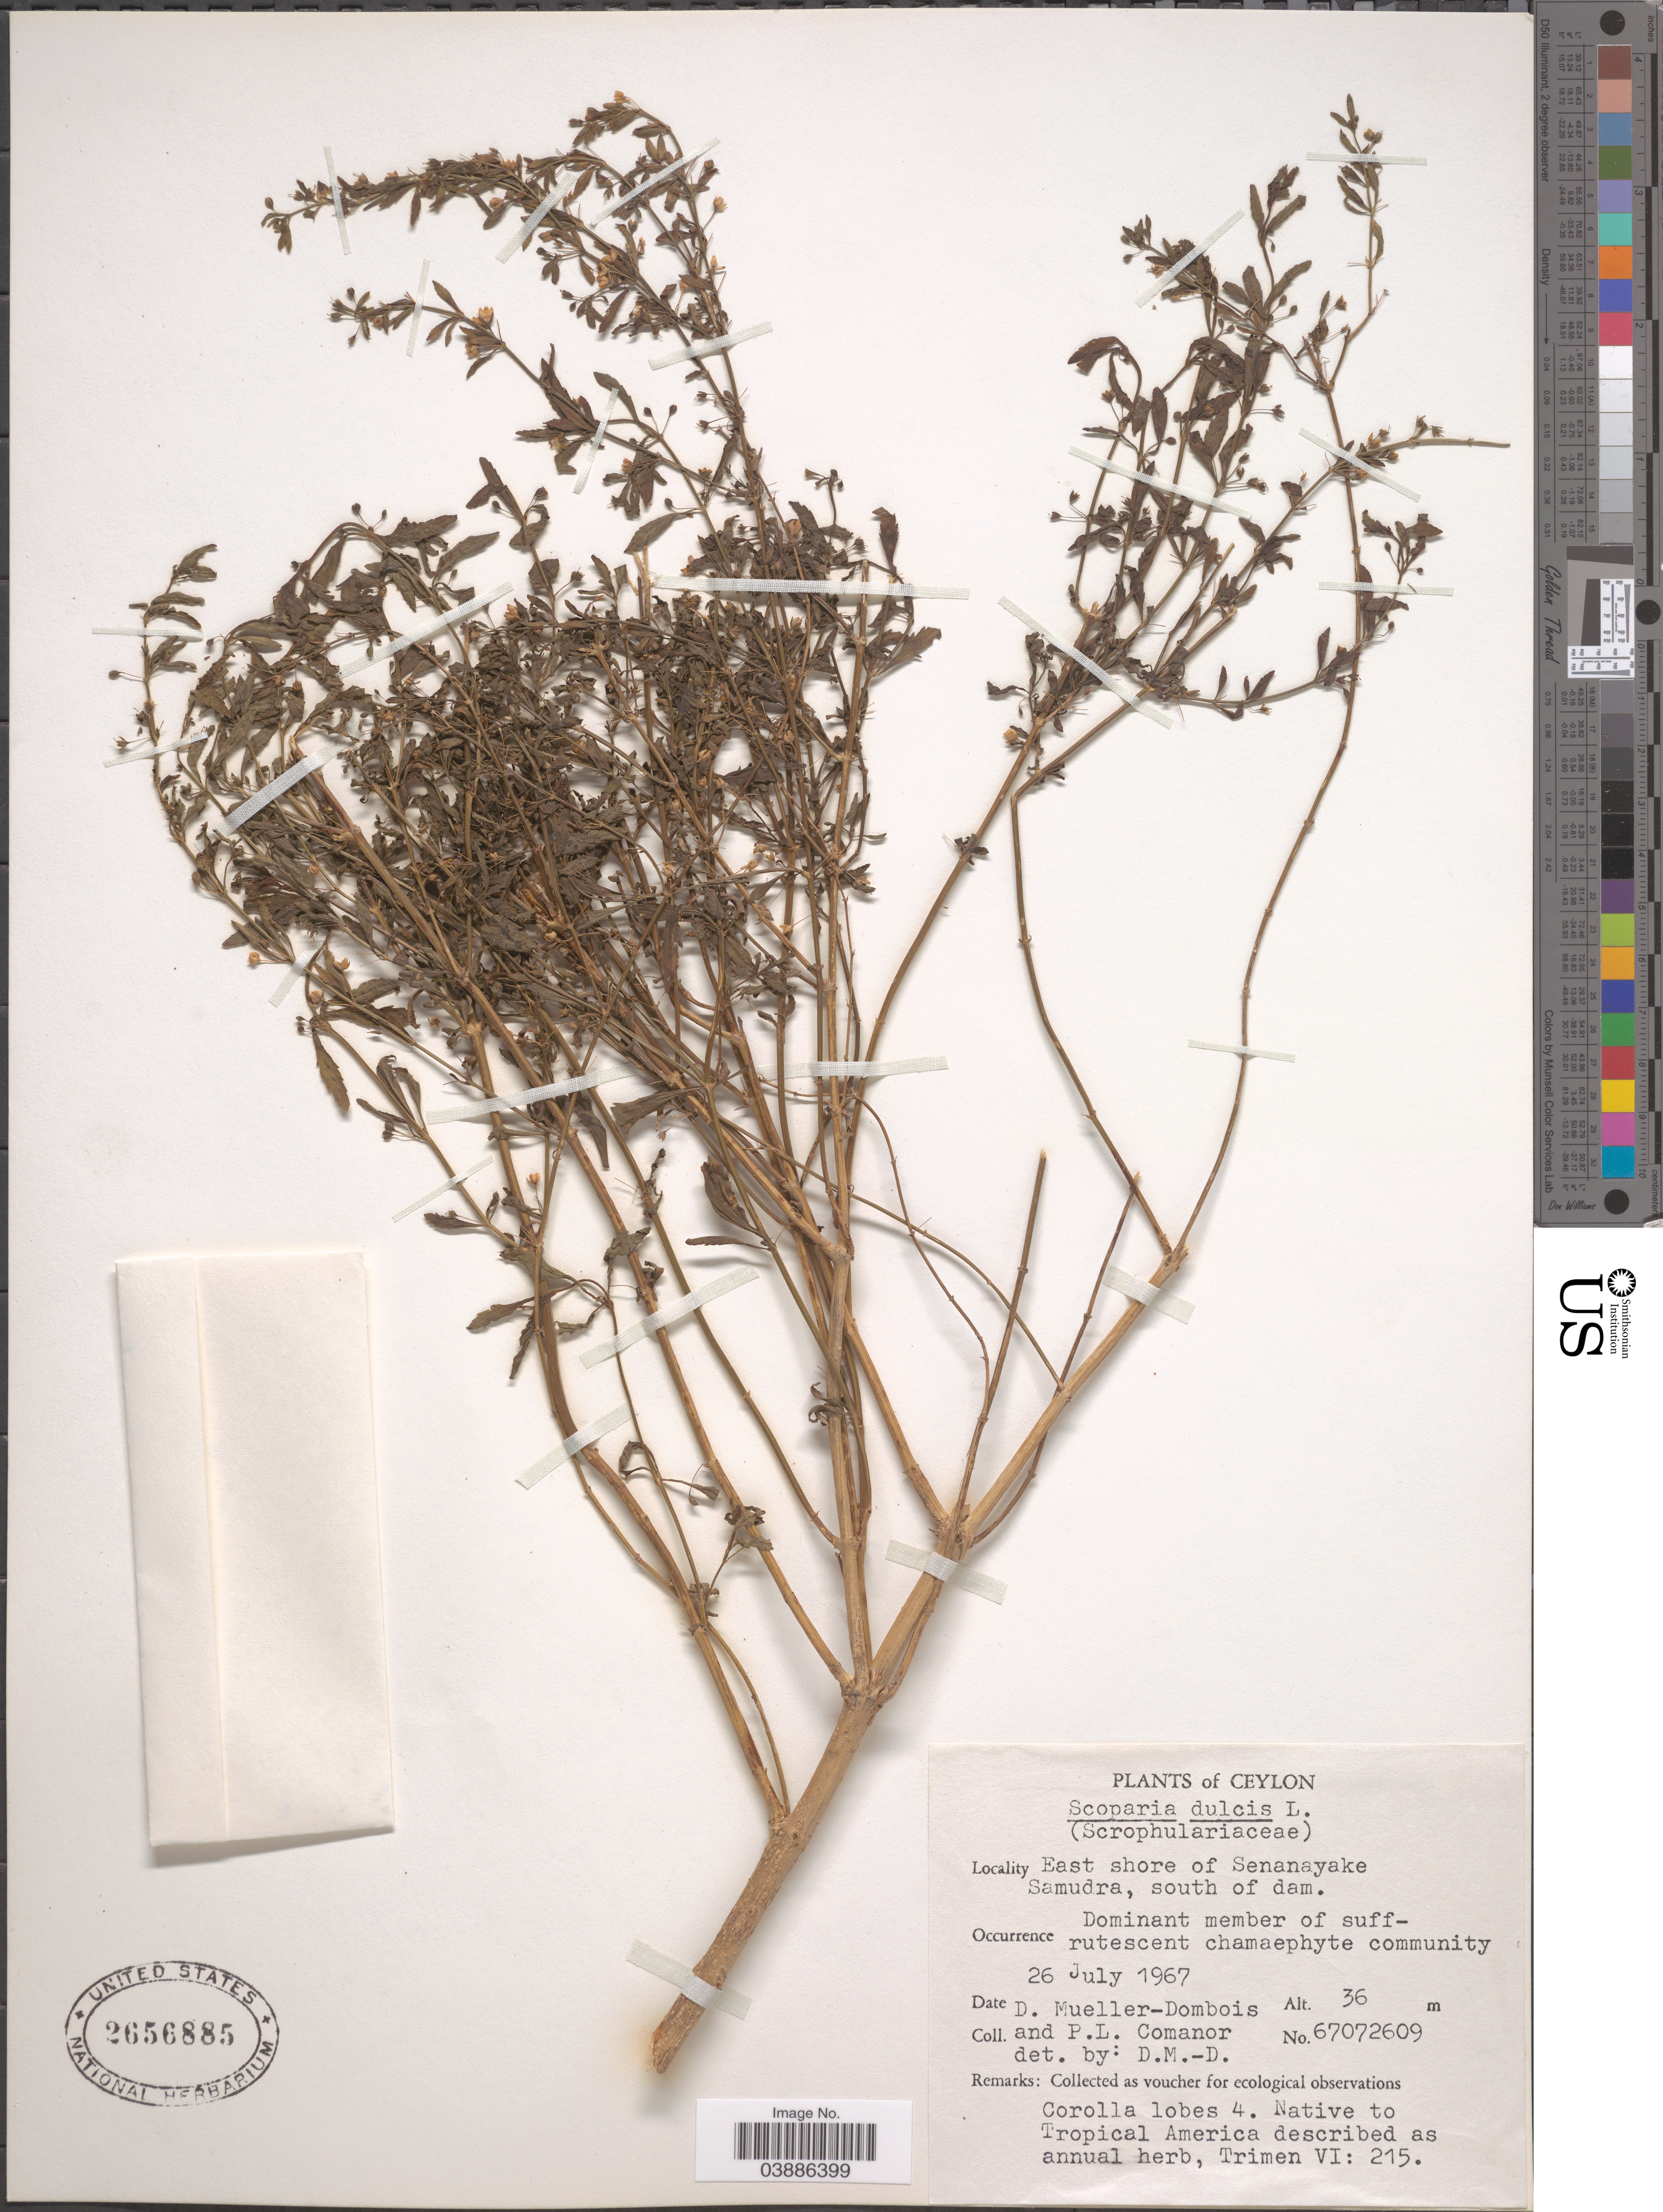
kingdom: Plantae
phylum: Tracheophyta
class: Magnoliopsida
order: Lamiales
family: Plantaginaceae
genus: Scoparia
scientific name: Scoparia dulcis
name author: L.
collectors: D. Mueller-Dombois & P. Comanor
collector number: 67072609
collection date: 1967-07-26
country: Sri Lanka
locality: Ceylon. East shore of Senanayake Samudra, south of dam.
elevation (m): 36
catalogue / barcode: US 2656885